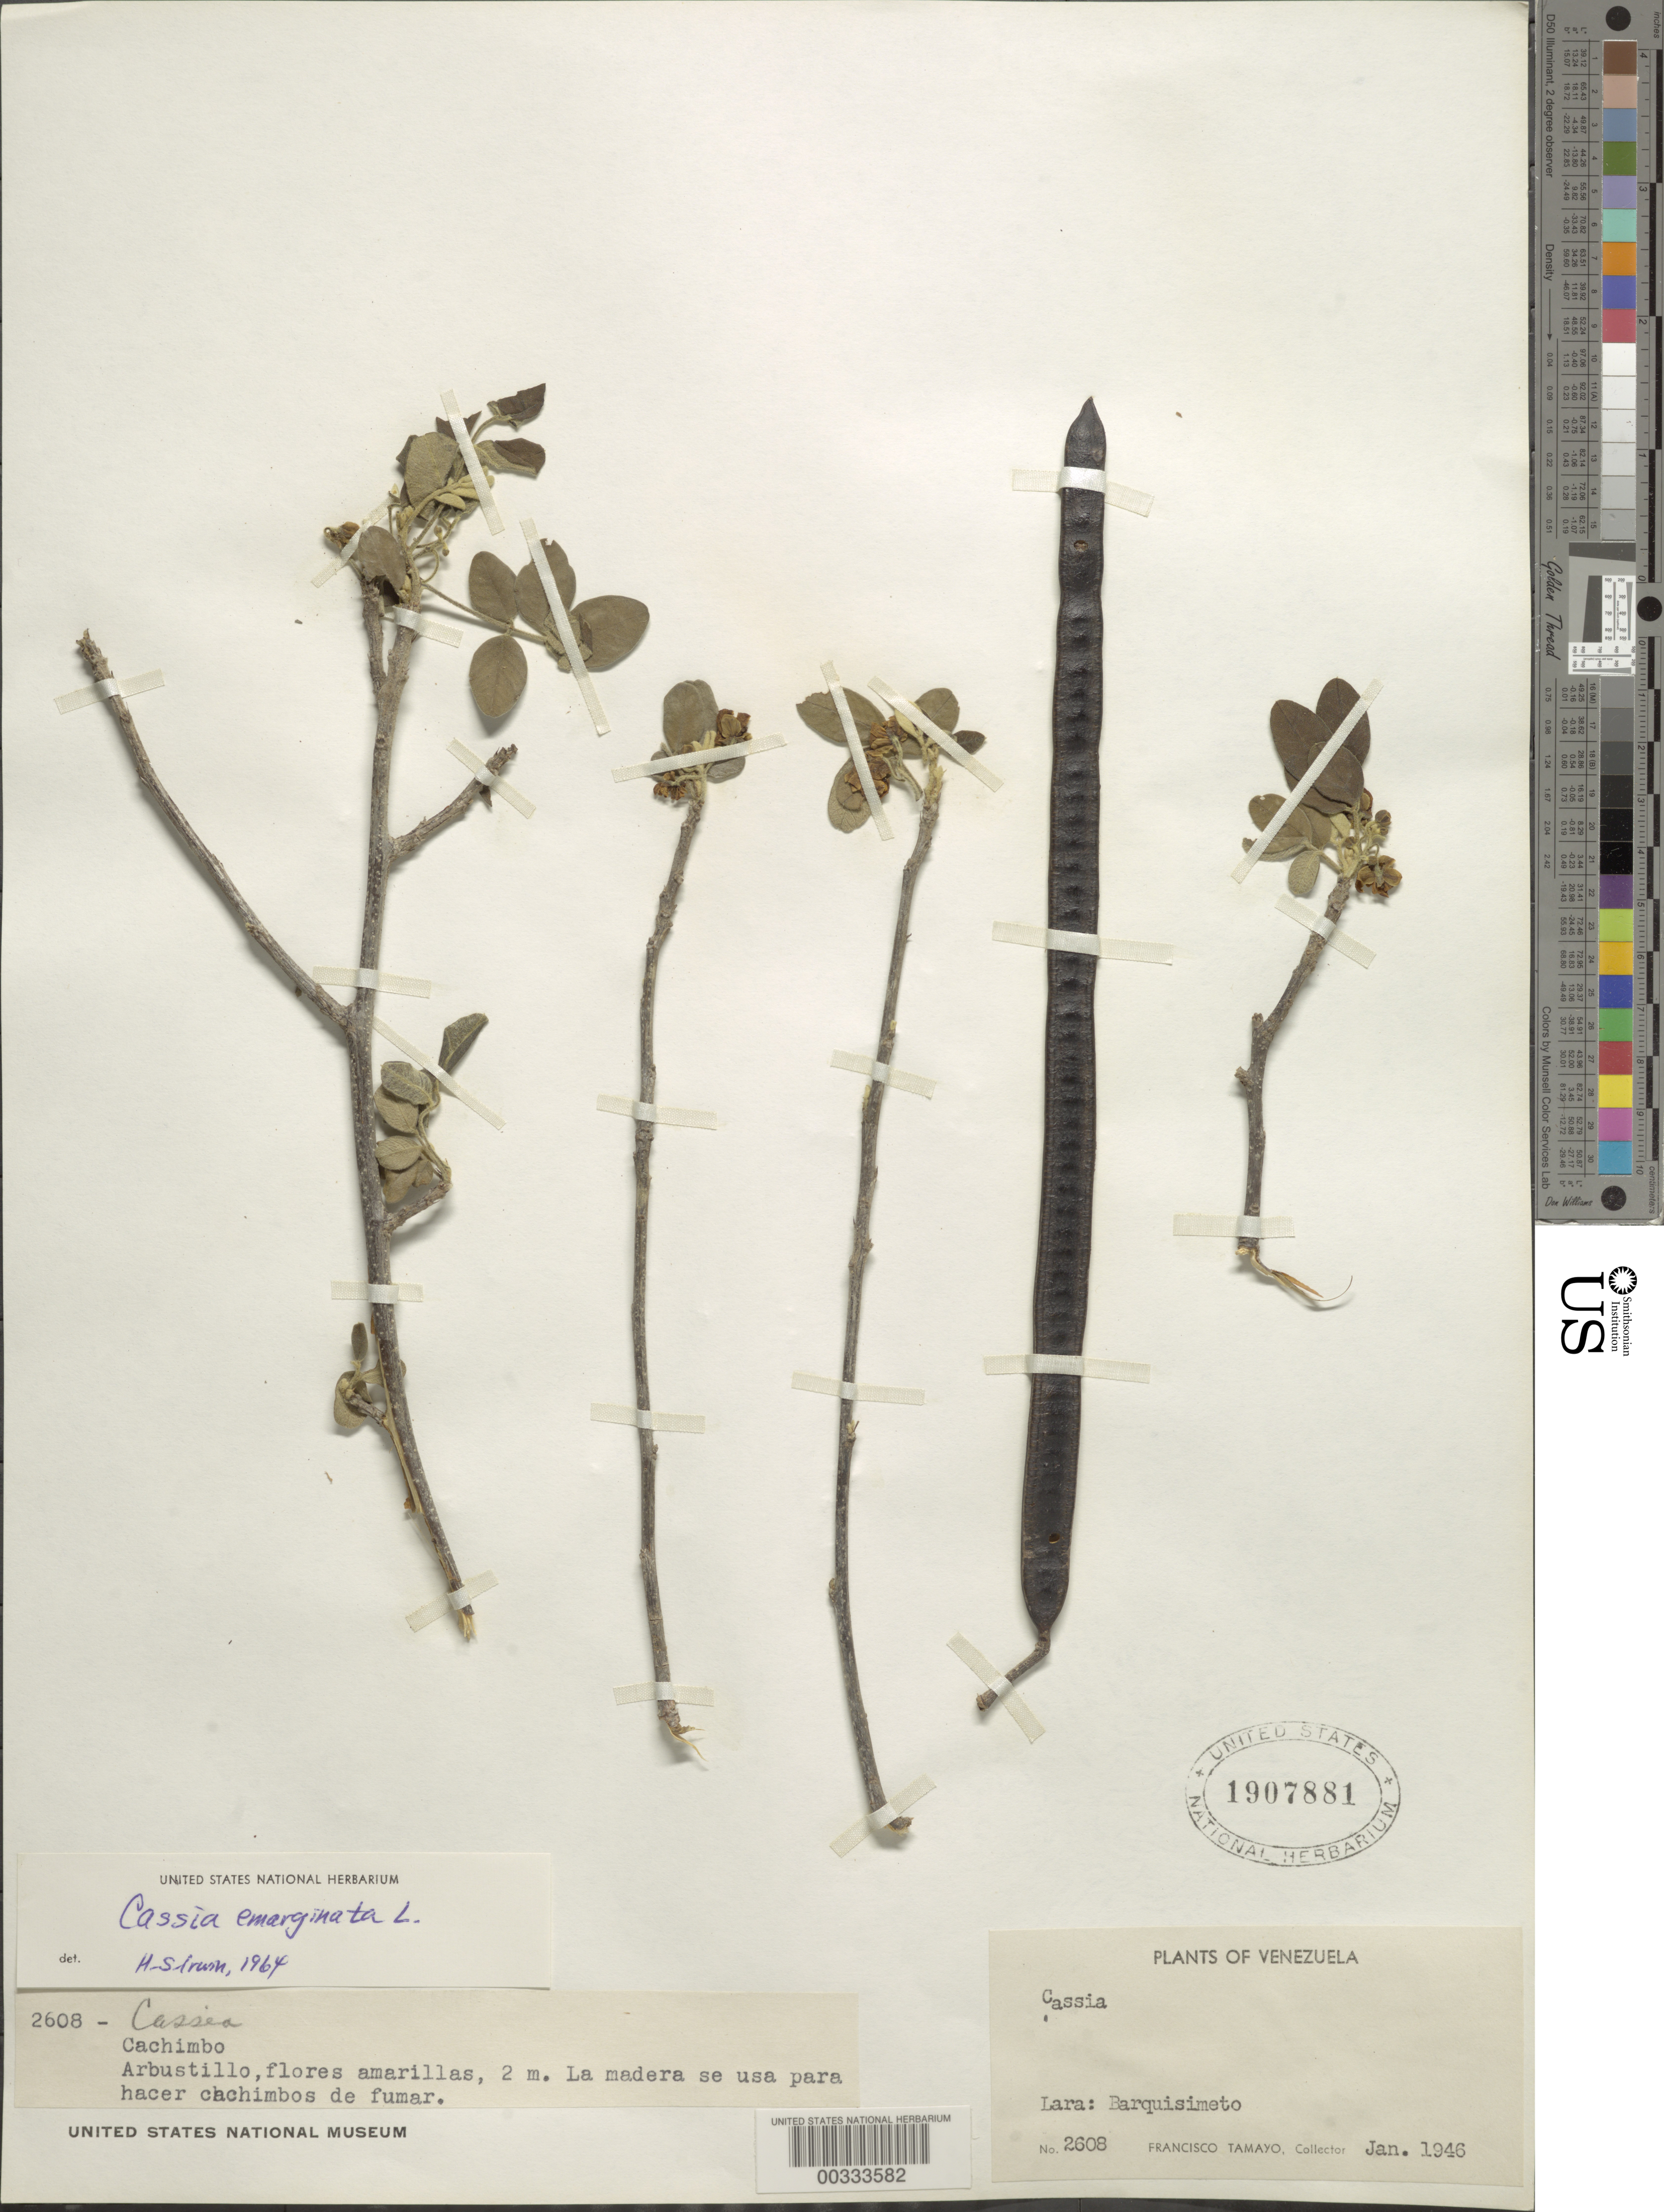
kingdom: Plantae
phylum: Tracheophyta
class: Magnoliopsida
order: Fabales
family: Fabaceae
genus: Senna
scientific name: Senna atomaria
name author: (L.) H.S. Irwin & Barneby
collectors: F. Tamayo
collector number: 2608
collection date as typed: Jan 1946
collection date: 1946-01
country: Venezuela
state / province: Lara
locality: Barquisimeto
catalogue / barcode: US 1907881